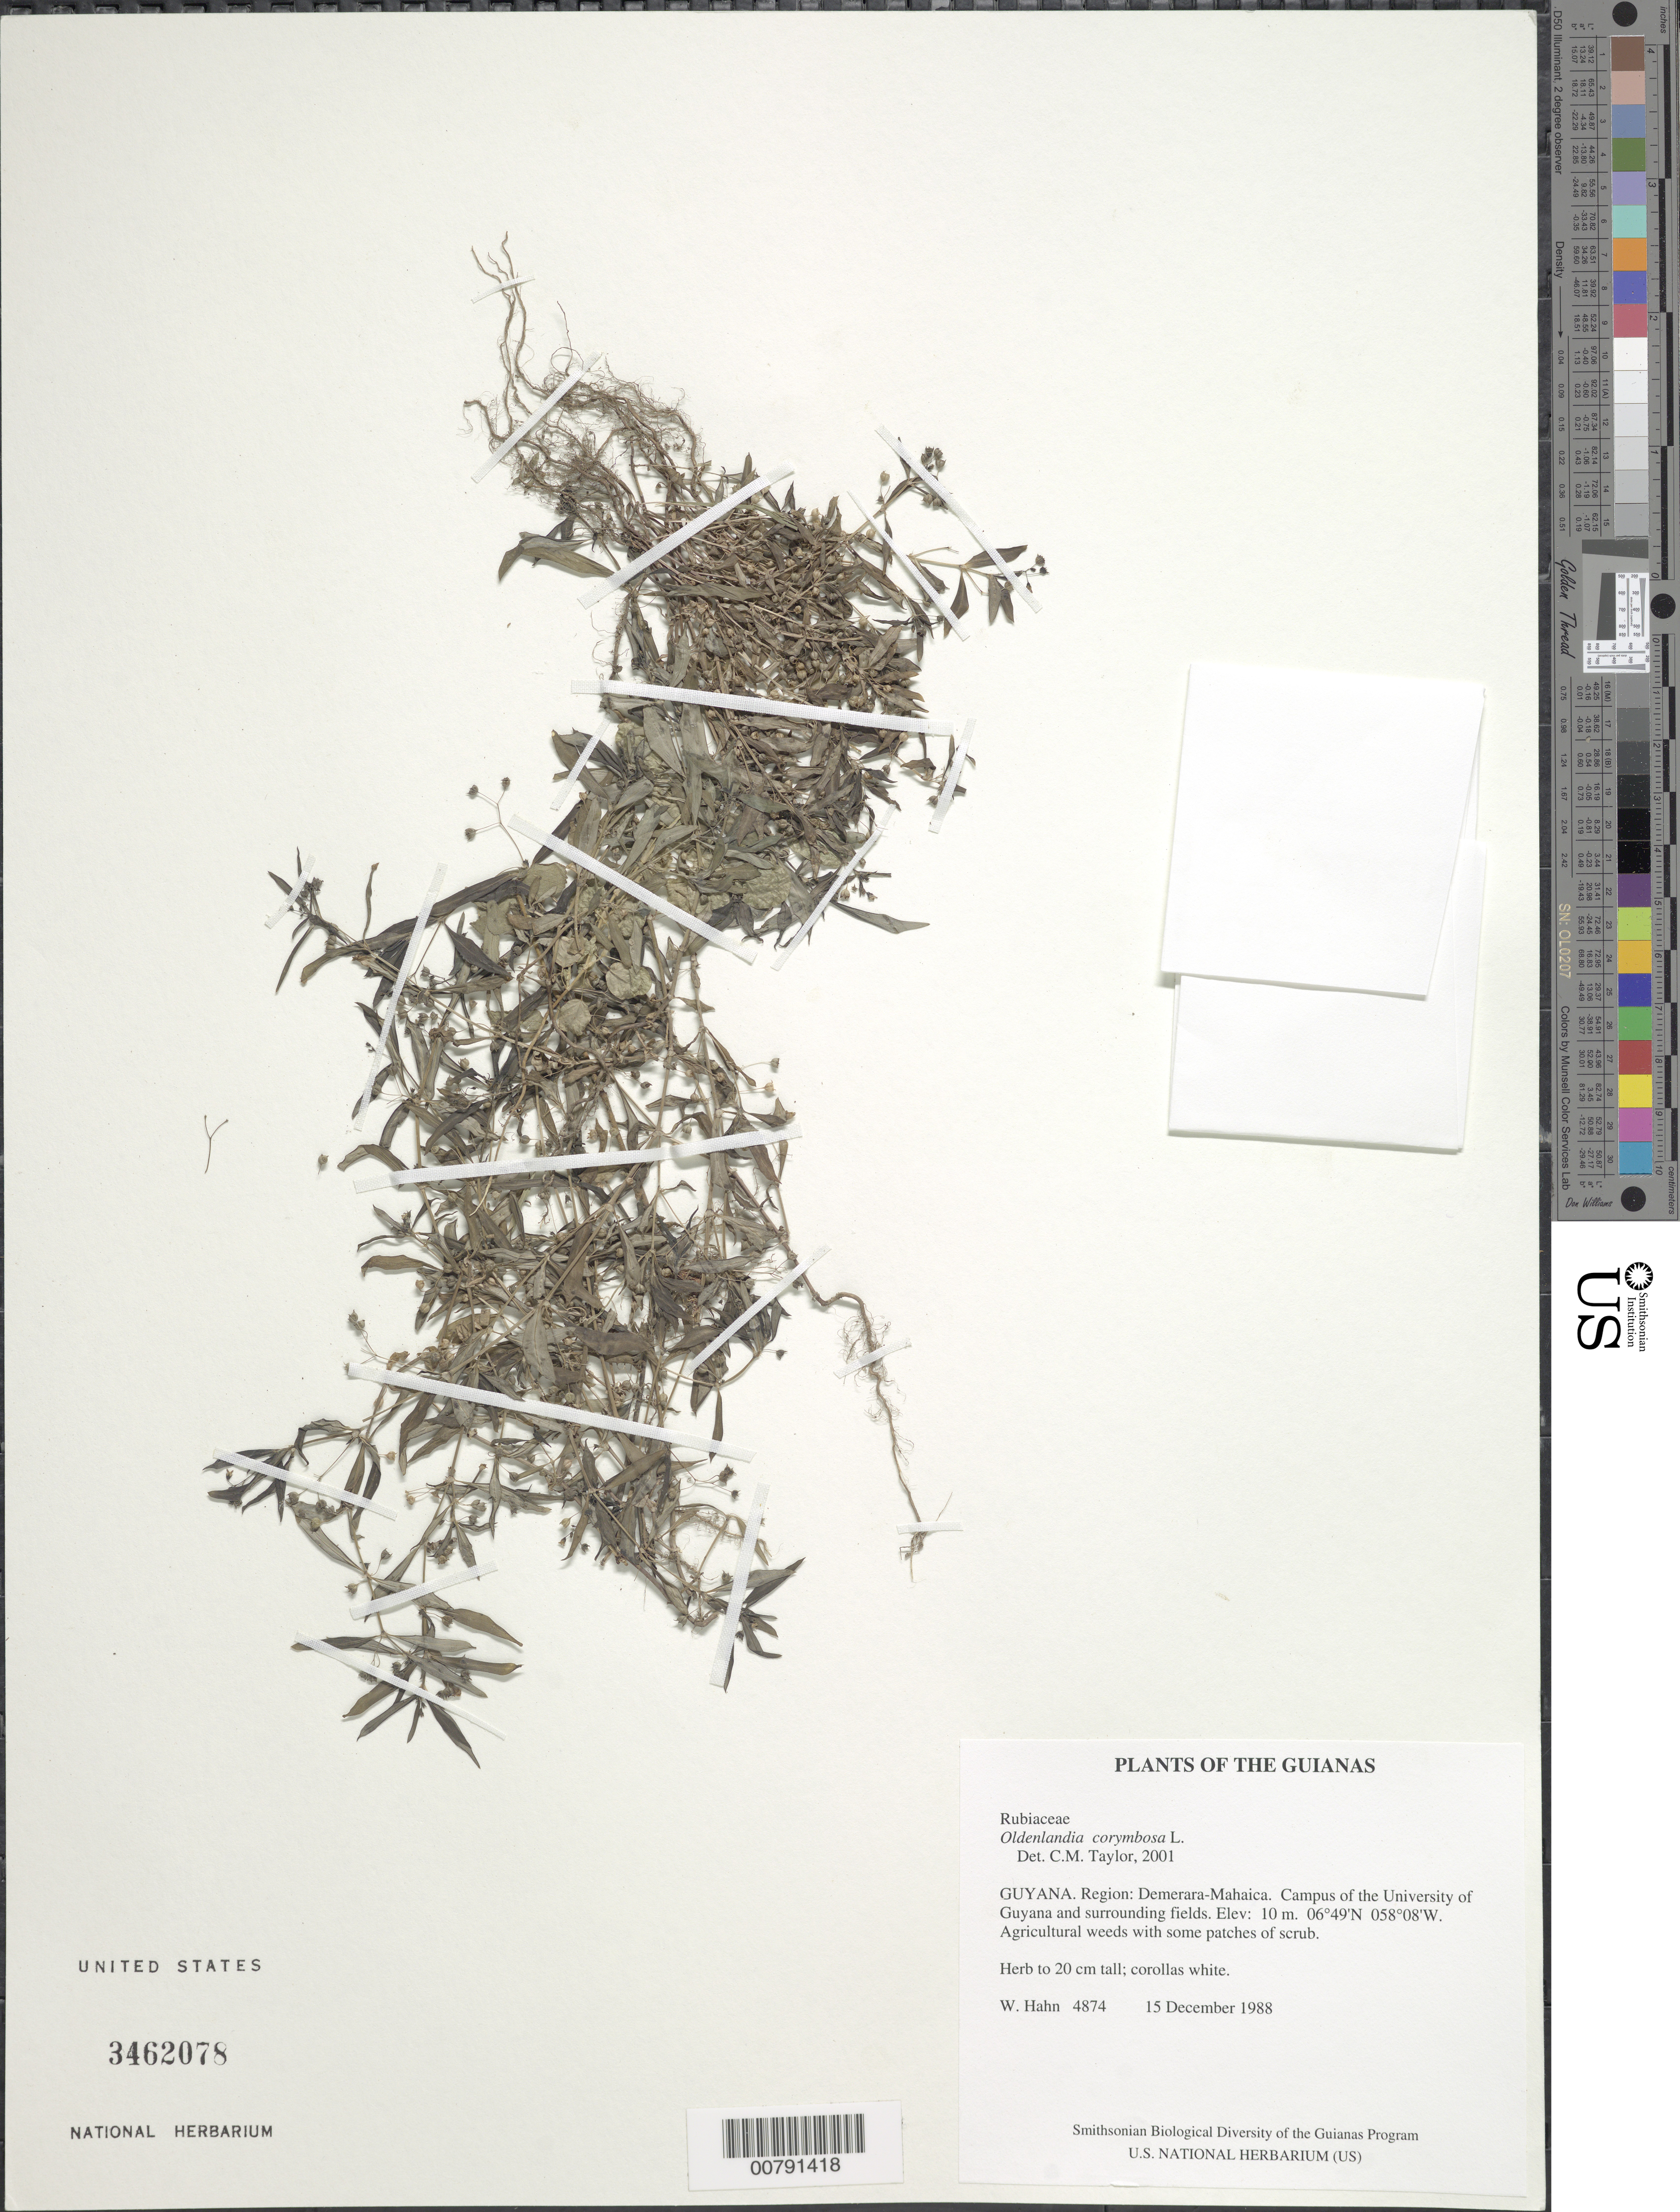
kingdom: Plantae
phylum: Tracheophyta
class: Magnoliopsida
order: Gentianales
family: Rubiaceae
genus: Oldenlandia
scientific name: Oldenlandia corymbosa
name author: L.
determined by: Taylor, Charlotte M.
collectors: W. Hahn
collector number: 4874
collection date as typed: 15 December 1988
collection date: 1988-12-15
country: Guyana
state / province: Demerara-Mahaica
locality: Campus of the University of Guyana and surrounding fields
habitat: Agricultural weeds with some patches of scrub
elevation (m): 10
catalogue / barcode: US 3462078